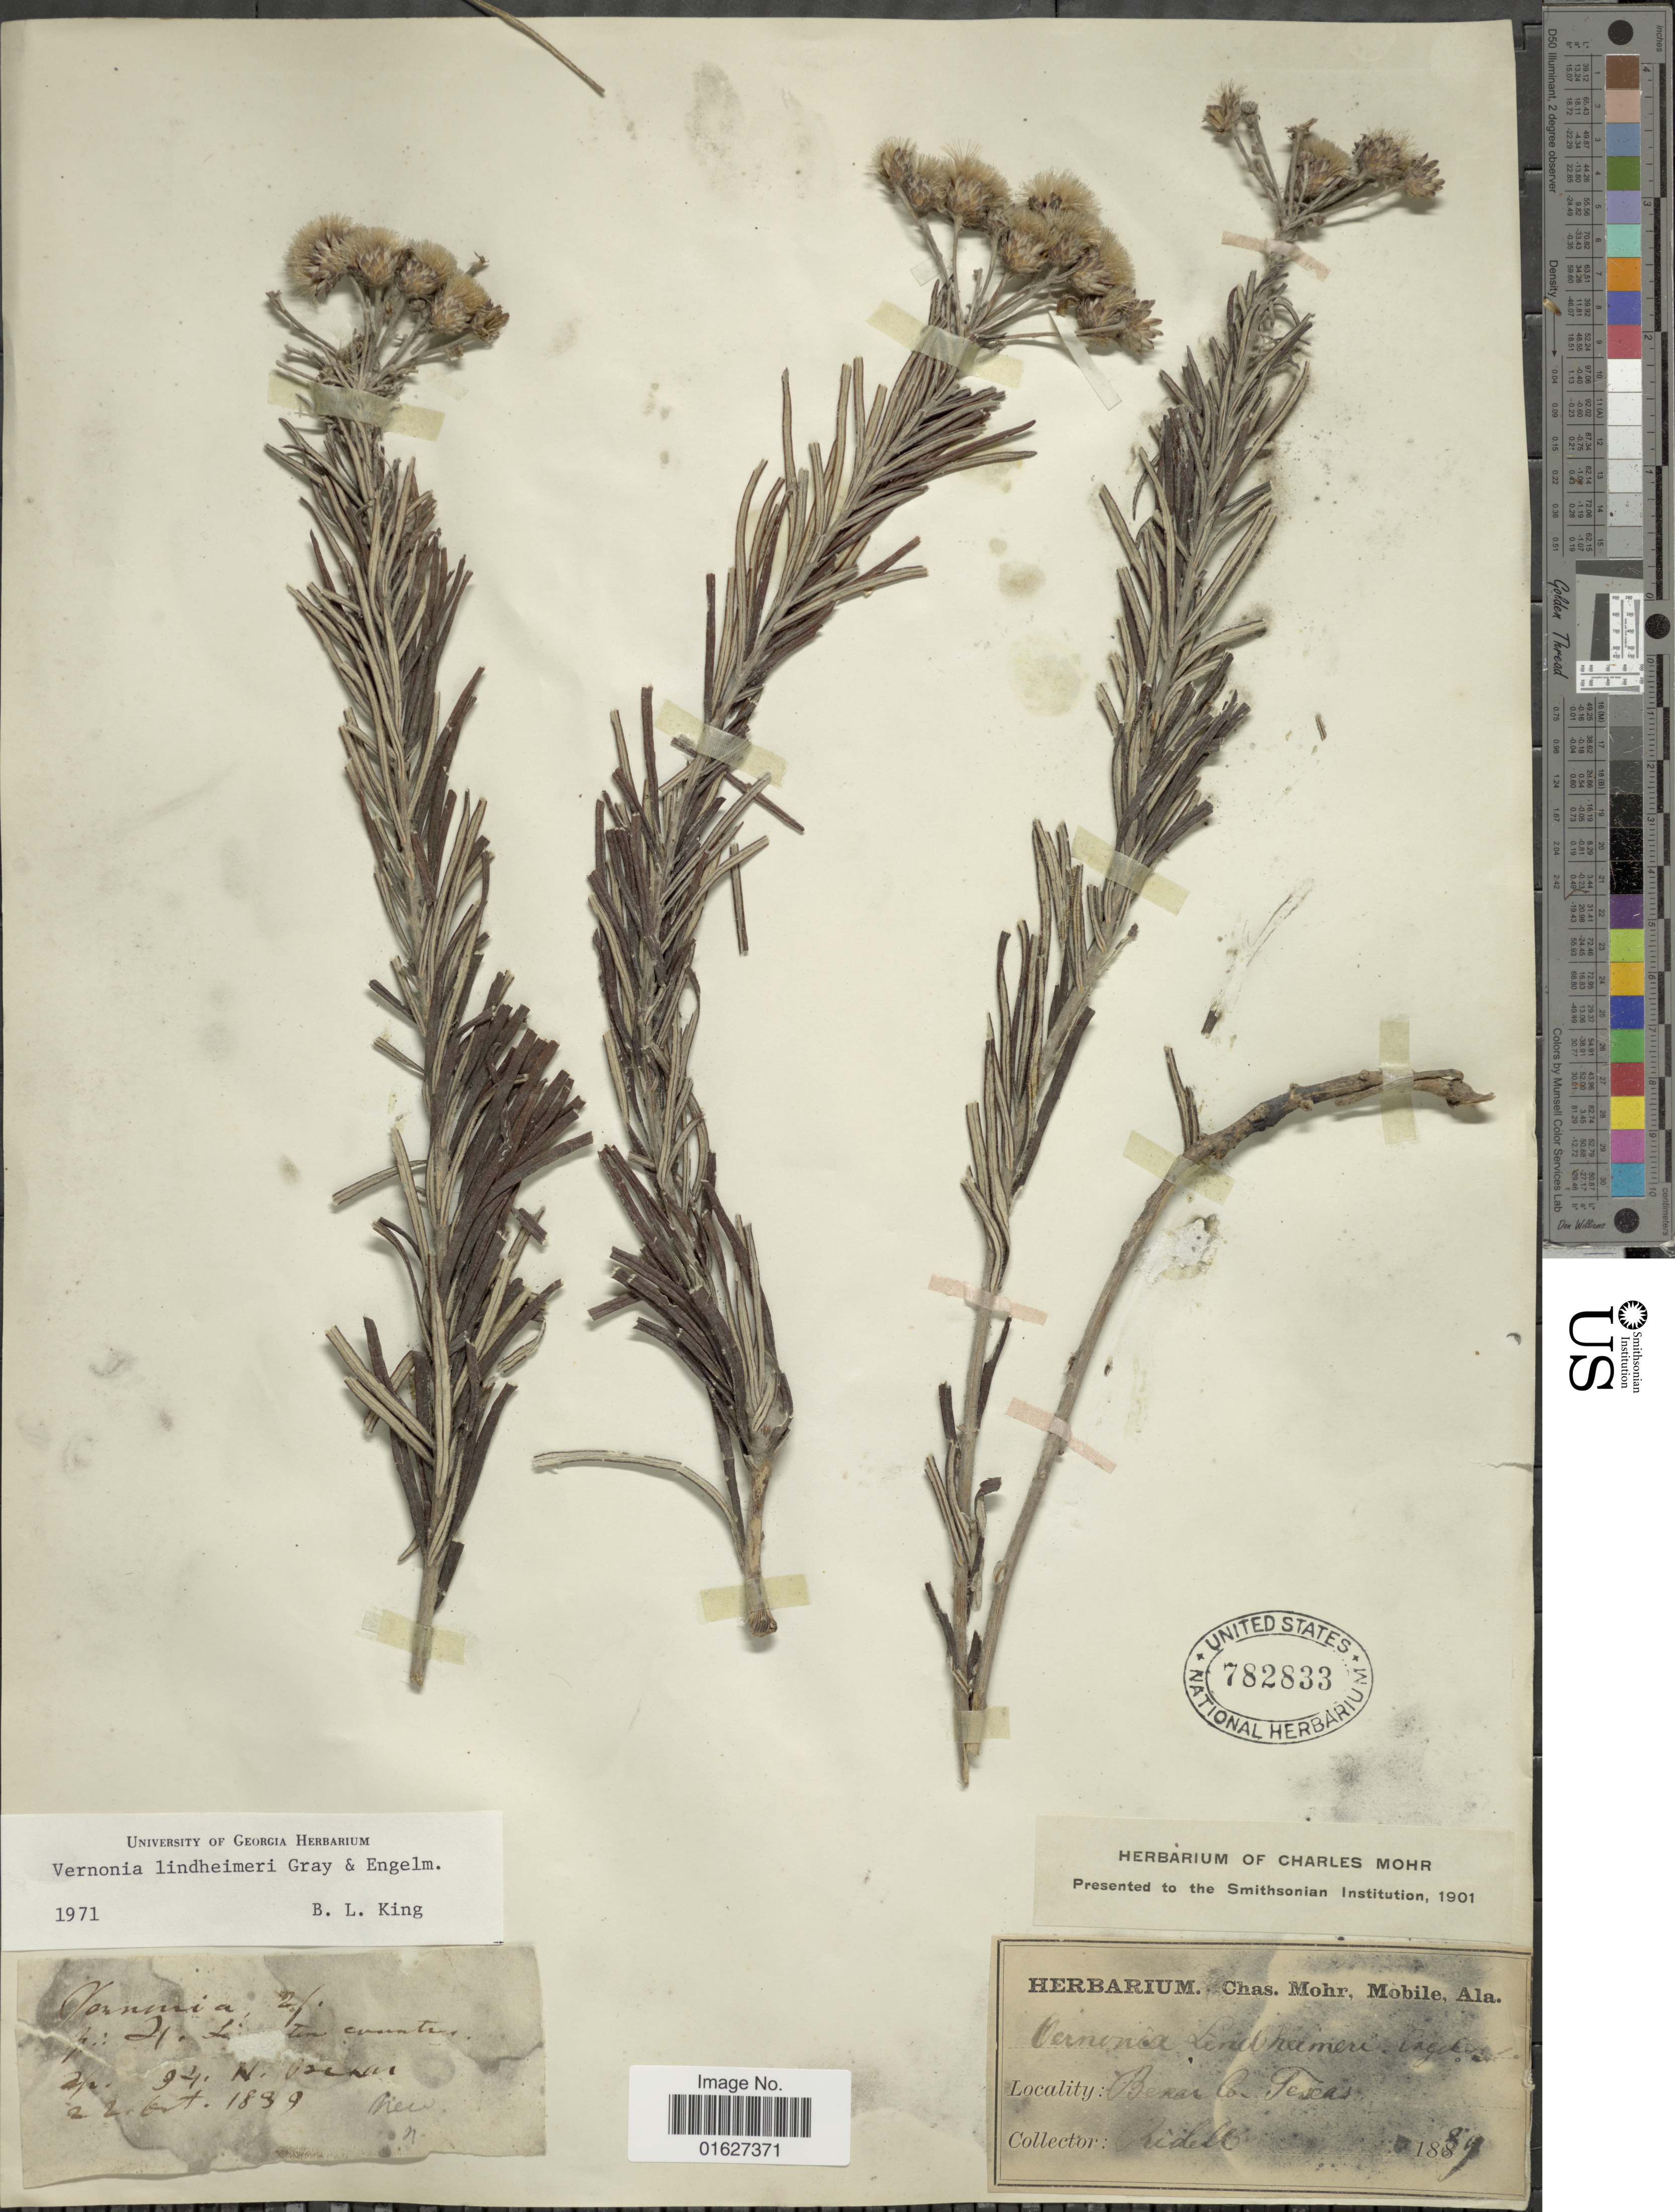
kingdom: Plantae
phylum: Tracheophyta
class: Magnoliopsida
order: Asterales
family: Asteraceae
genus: Vernonia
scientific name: Vernonia lindheimeri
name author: A. Gray & Engelm. in A. Gray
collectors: -. Ridell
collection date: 1889-10-22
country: United States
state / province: Texas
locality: Berai Co.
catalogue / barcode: US 782833